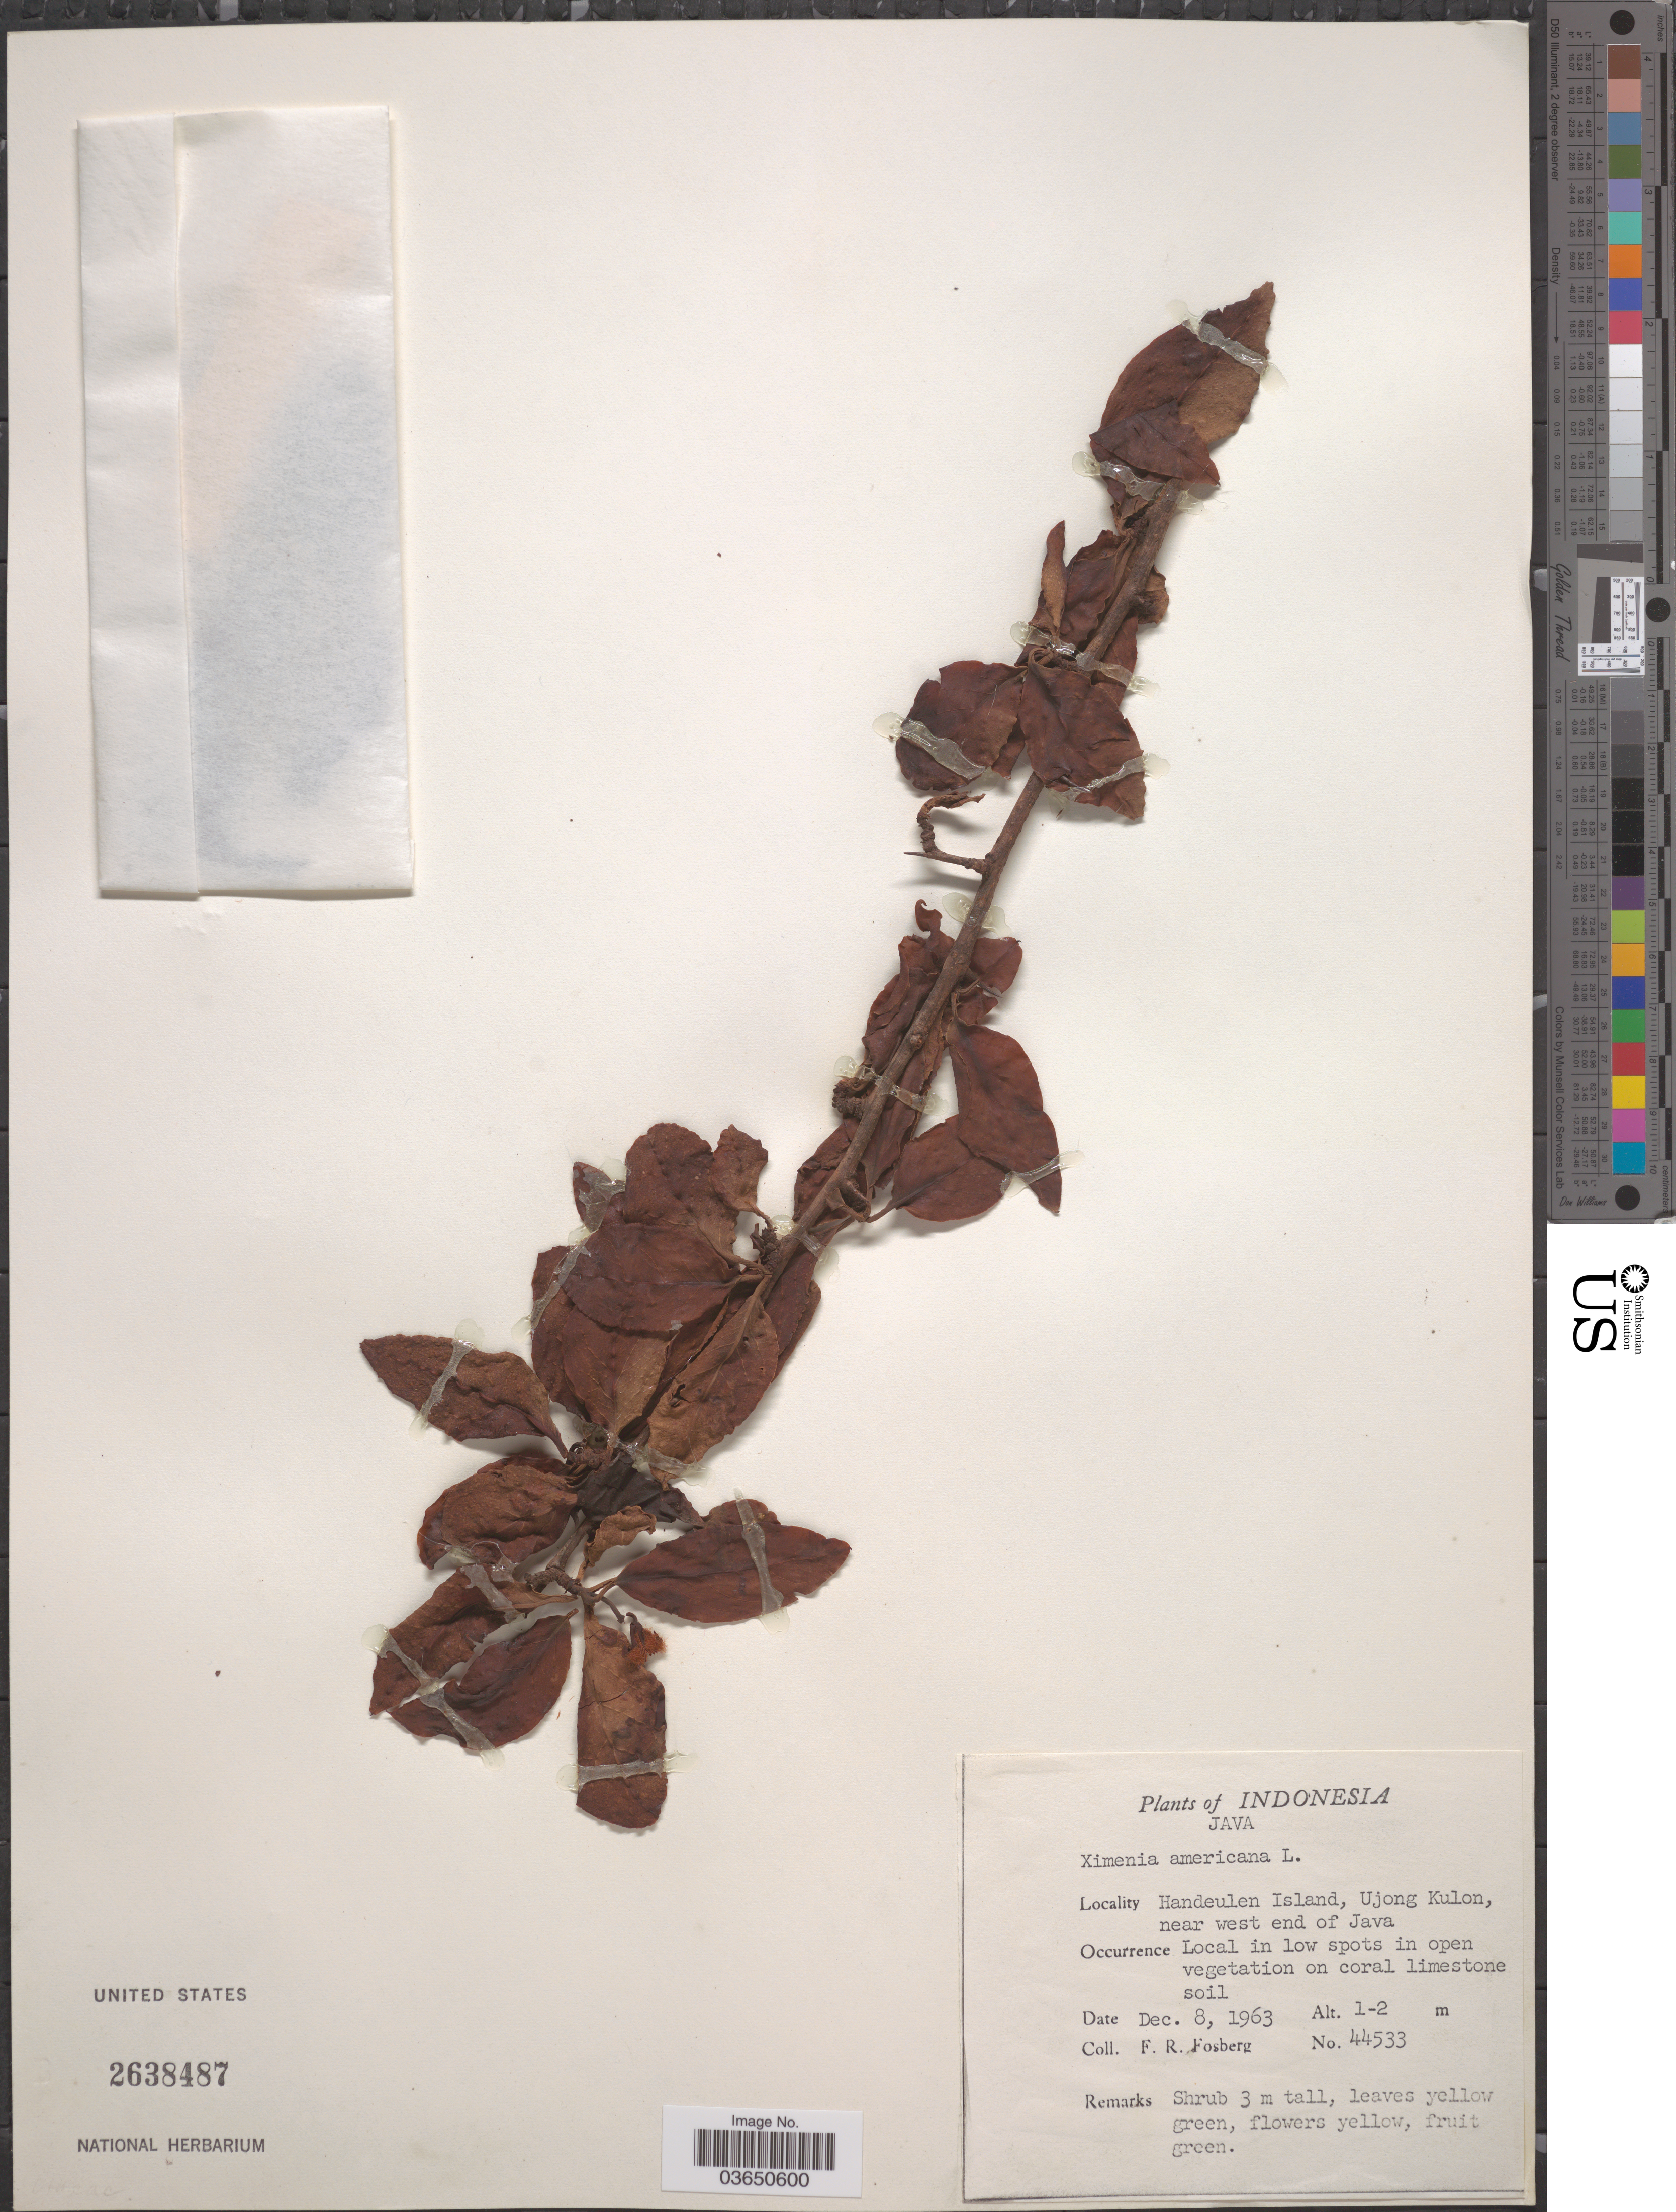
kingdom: Plantae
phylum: Tracheophyta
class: Magnoliopsida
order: Santalales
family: Ximeniaceae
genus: Ximenia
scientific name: Ximenia americana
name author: L.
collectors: F. R. Fosberg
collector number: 44533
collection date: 1963-12-08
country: Indonesia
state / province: Java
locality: Handeulen Island, Ujong Kulon, near west end of Java.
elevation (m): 1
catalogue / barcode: US 2638487